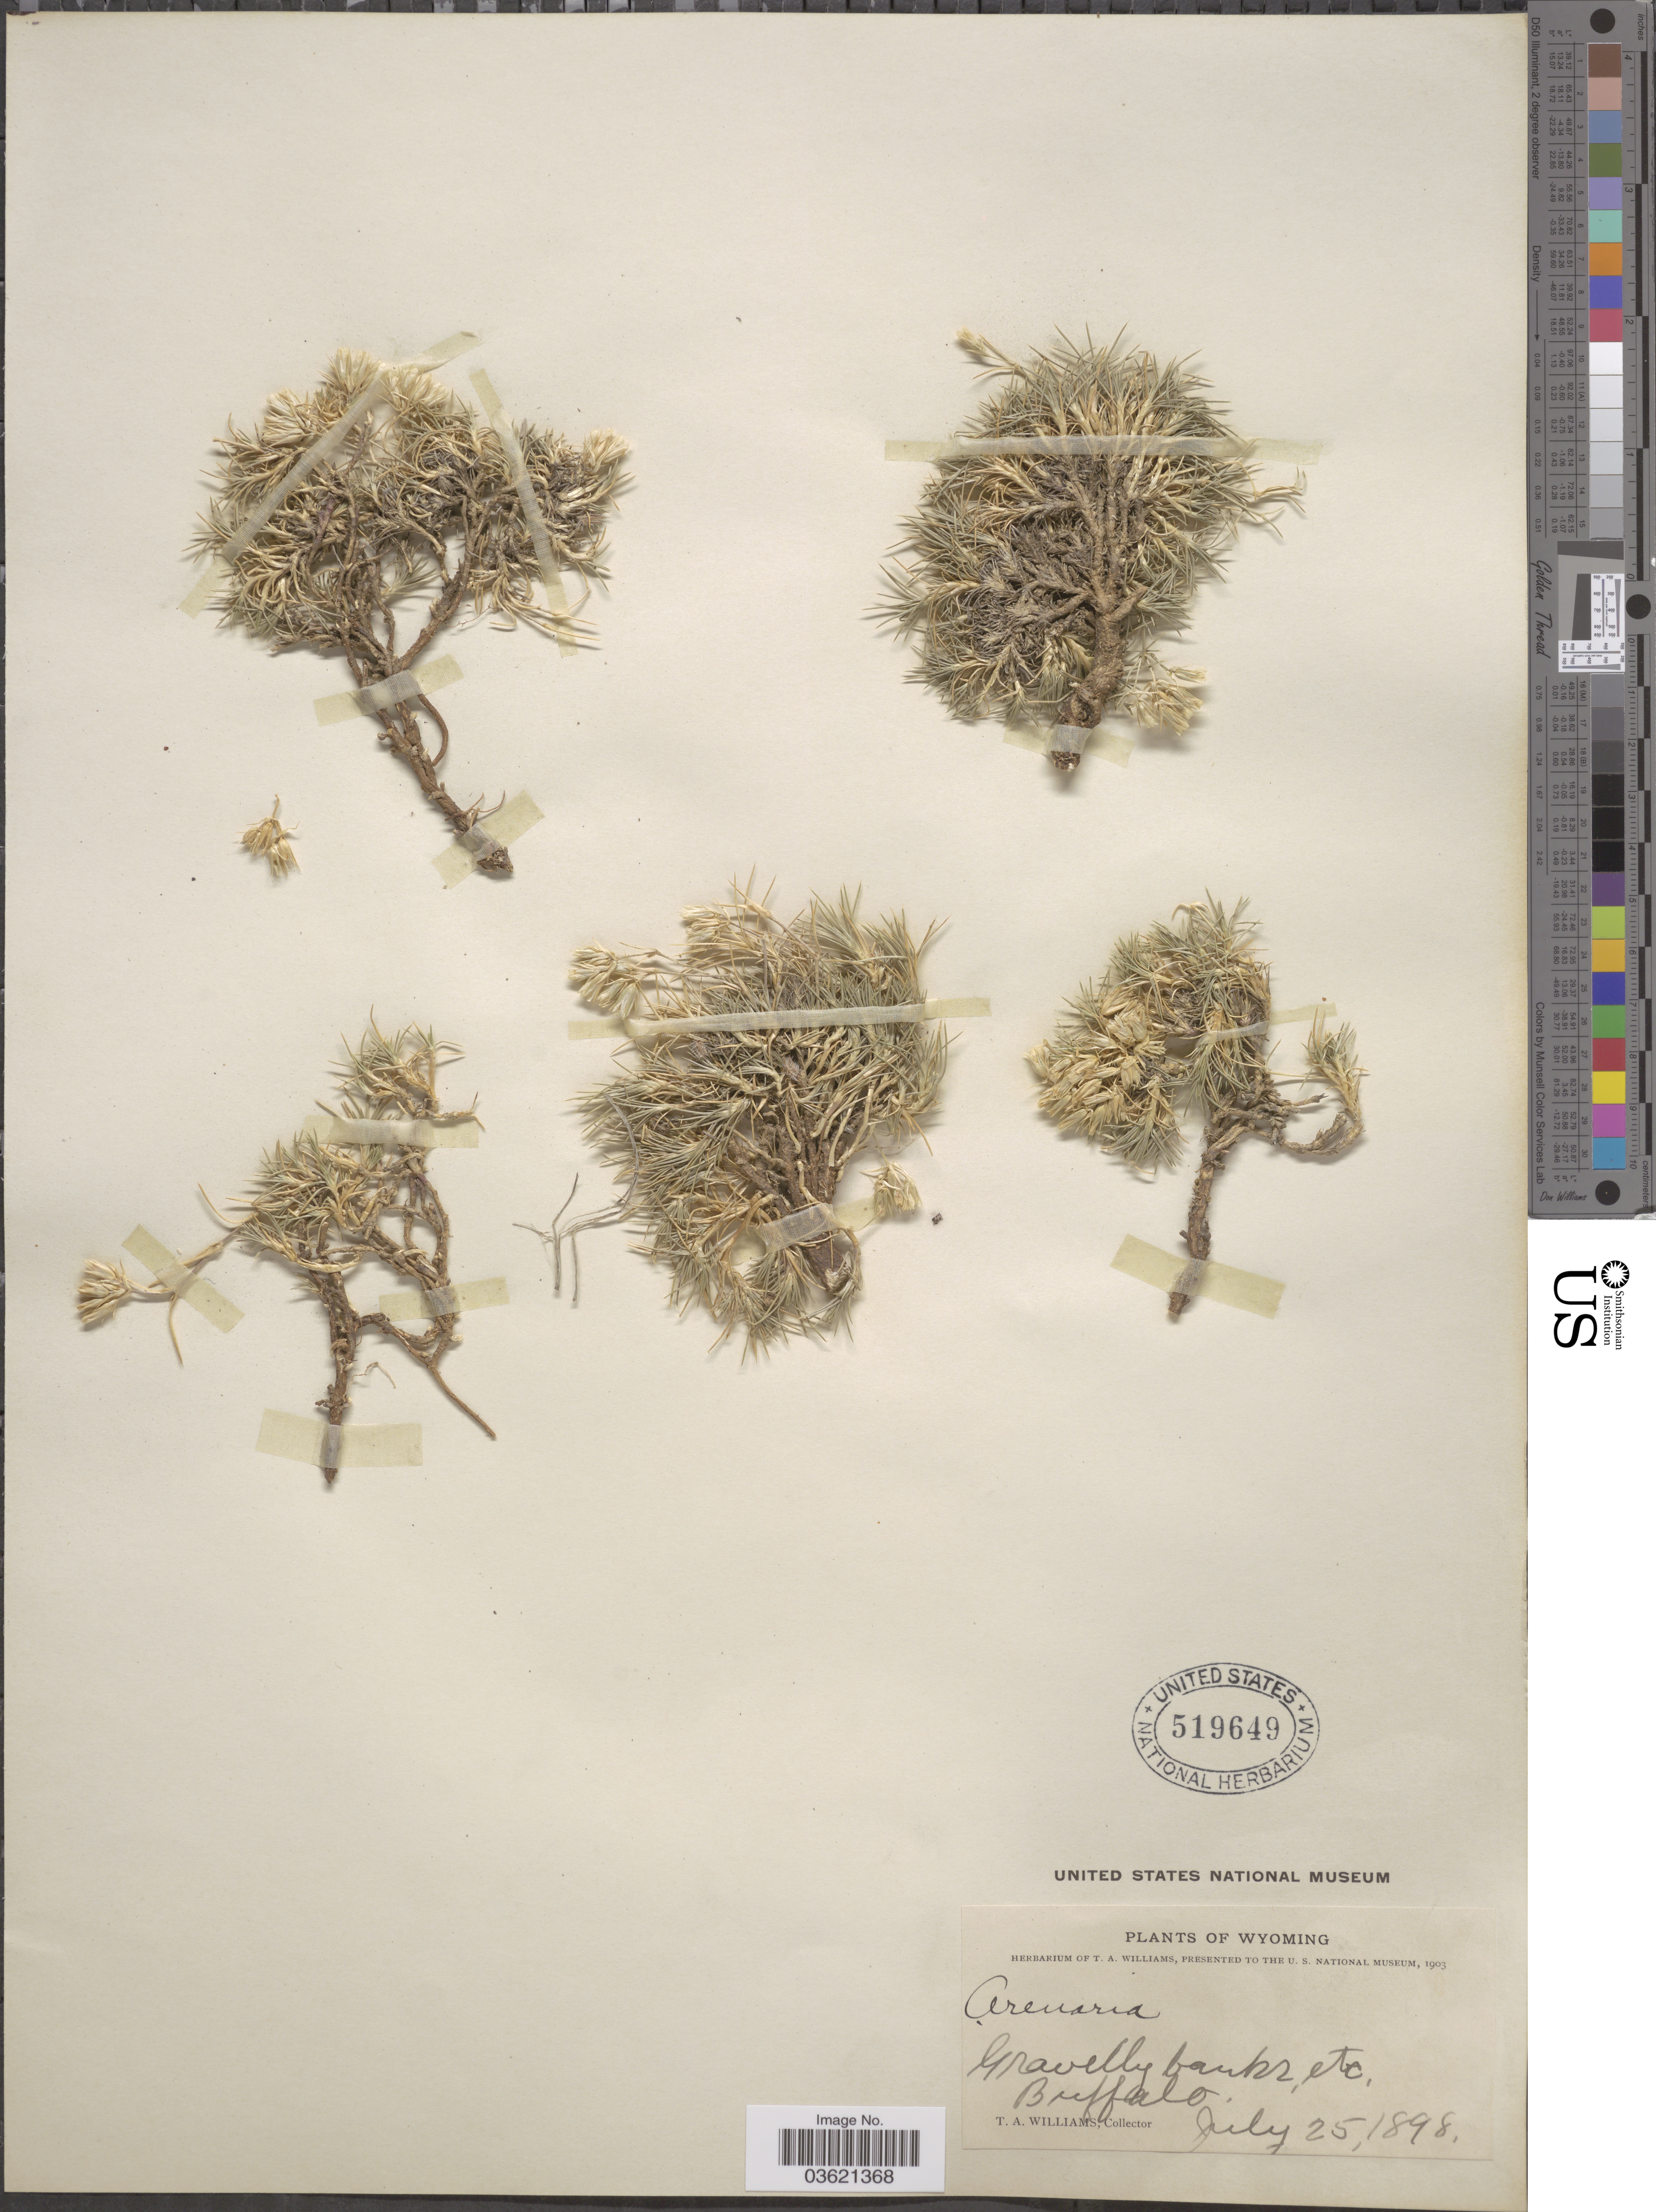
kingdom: Plantae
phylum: Tracheophyta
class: Magnoliopsida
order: Caryophyllales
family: Caryophyllaceae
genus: Arenaria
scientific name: Arenaria sp.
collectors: T. Williams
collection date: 1898-07-25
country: United States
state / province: Wyoming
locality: Buffalo.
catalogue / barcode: US 519649